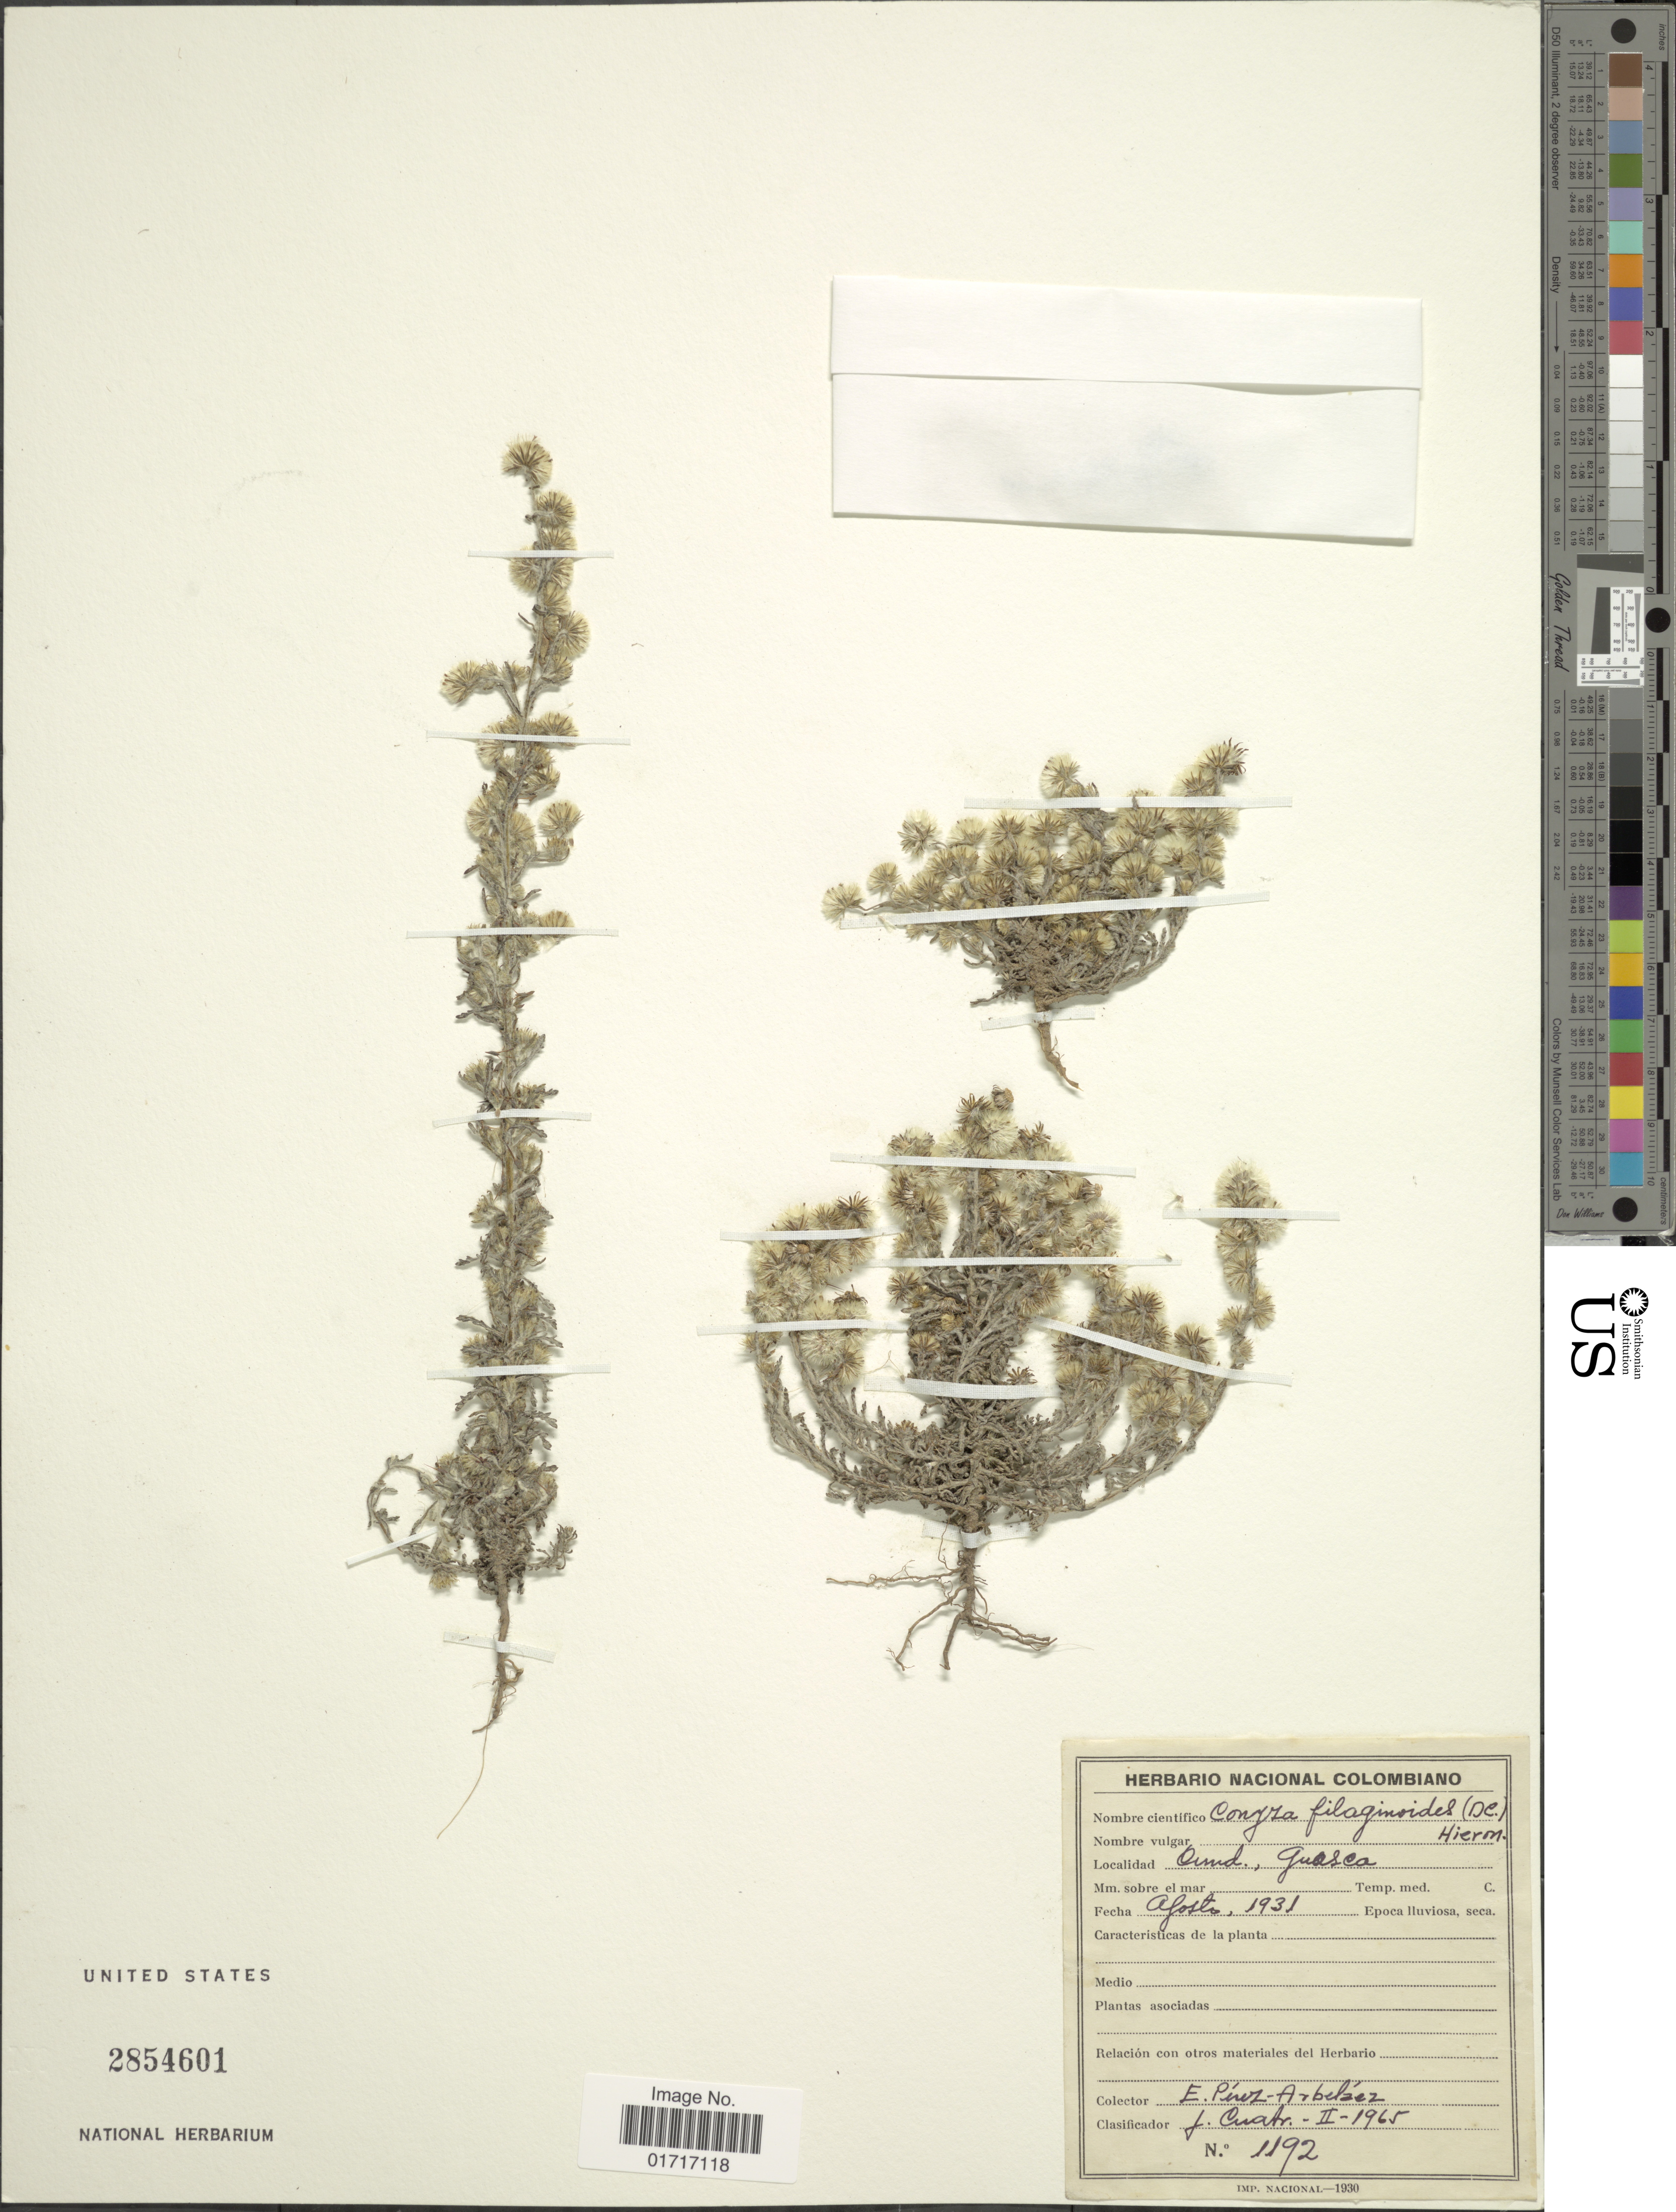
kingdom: Plantae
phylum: Tracheophyta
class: Magnoliopsida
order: Asterales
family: Asteraceae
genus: Conyza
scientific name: Conyza filaginoides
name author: (DC.) Hieron.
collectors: E. Pérez Arbeláez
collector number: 1192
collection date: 1931-08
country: Colombia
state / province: Cundinamarca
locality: Cund, Guasco.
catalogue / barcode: US 2854601